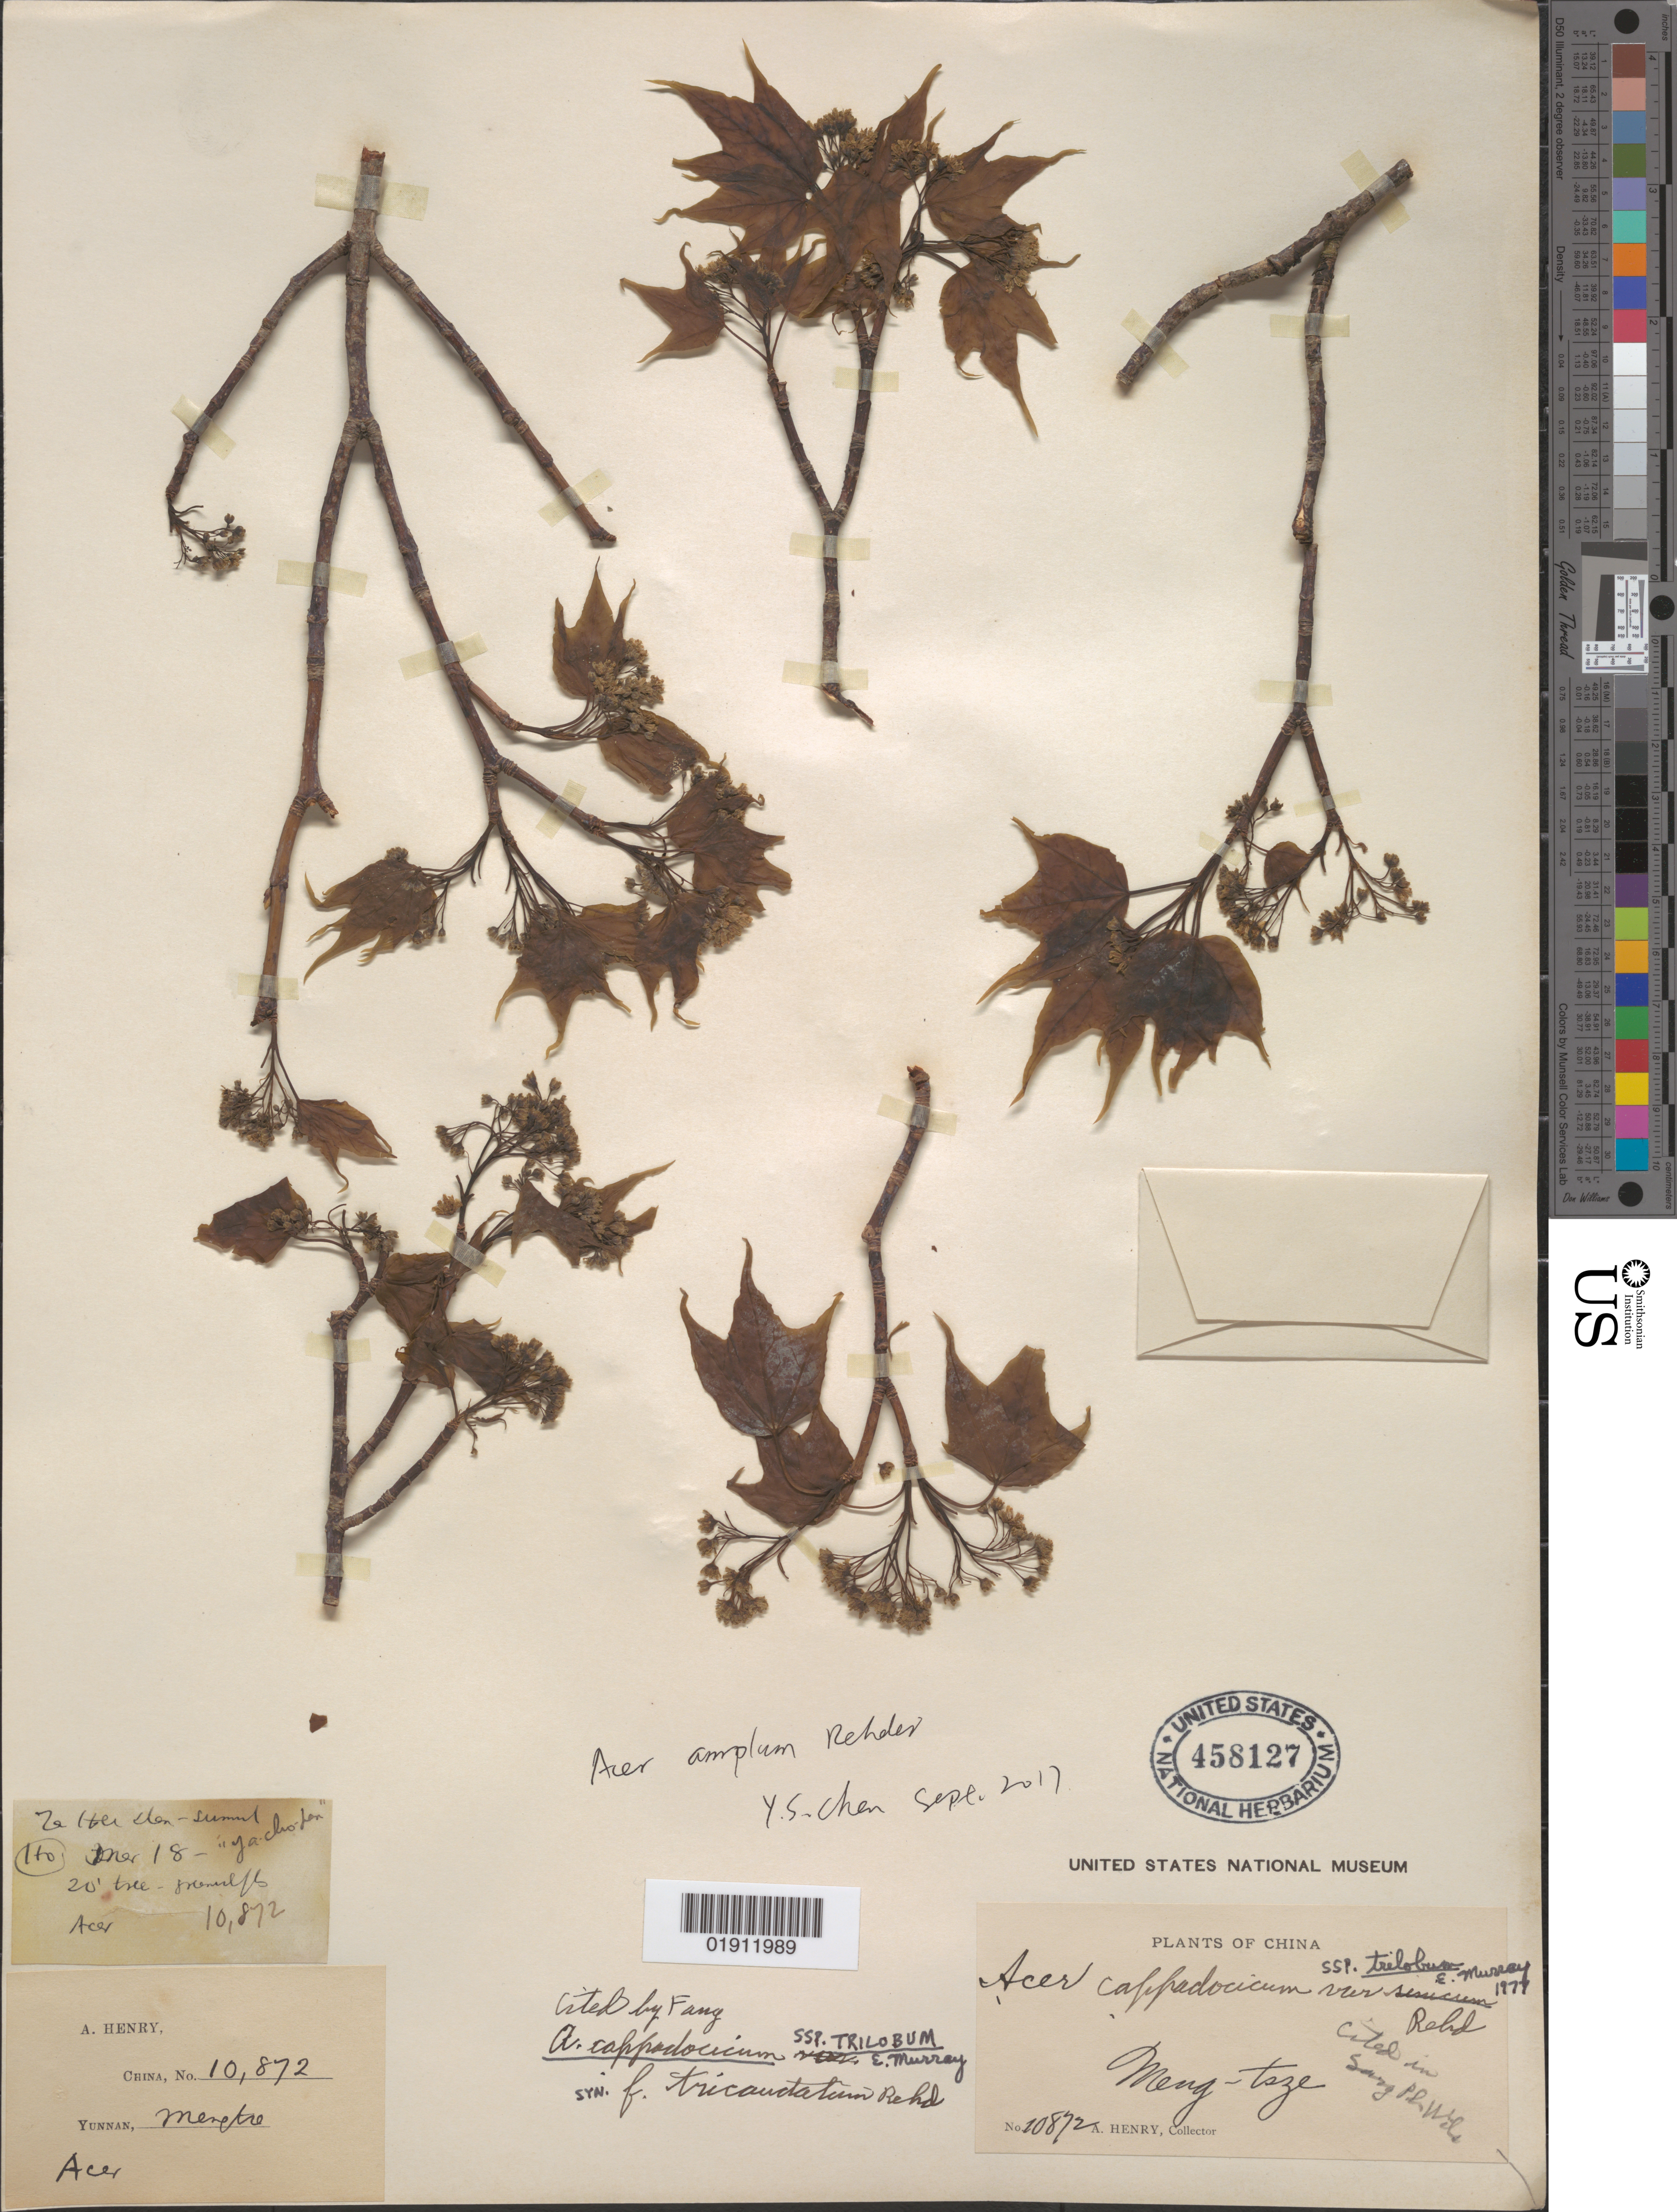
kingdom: Plantae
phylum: Tracheophyta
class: Magnoliopsida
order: Sapindales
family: Sapindaceae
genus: Acer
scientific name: Acer cappadocicum subsp. trilobum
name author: A.E. Murray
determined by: Murray, Edward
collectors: A. Henry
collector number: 10872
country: China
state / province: Yunnan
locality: Meng-tsze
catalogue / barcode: US 458127